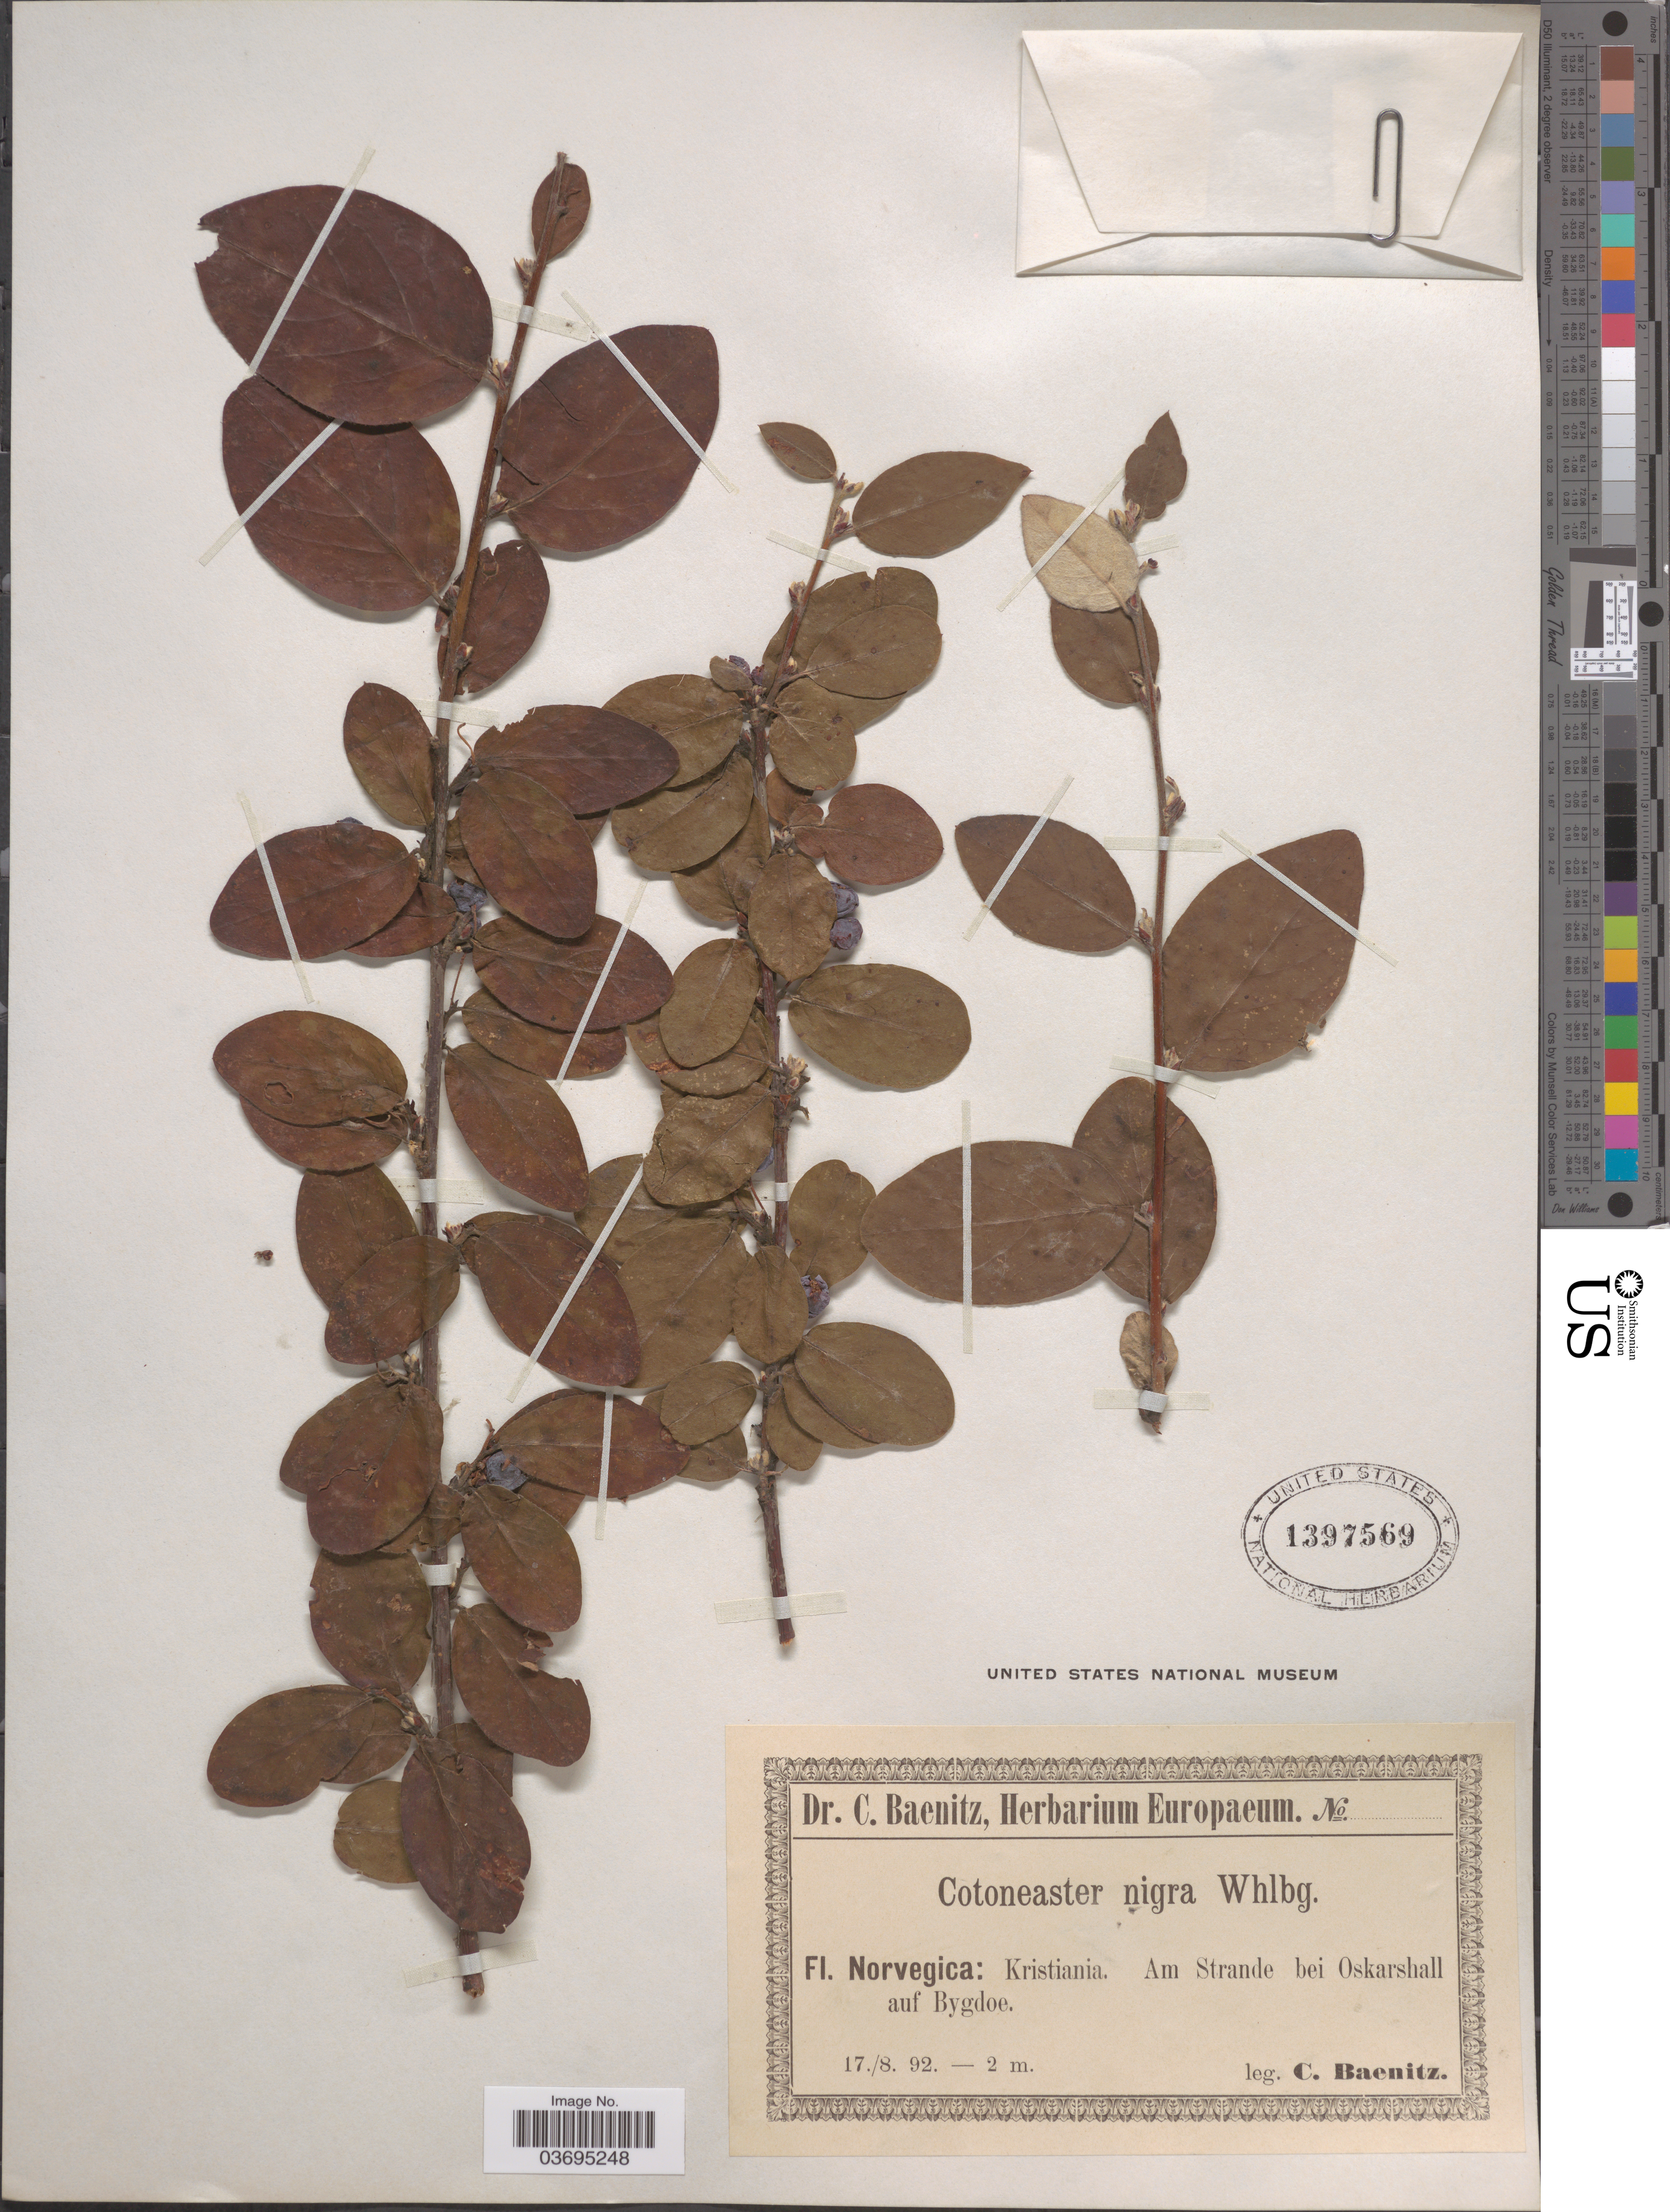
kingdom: Plantae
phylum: Tracheophyta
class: Magnoliopsida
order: Rosales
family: Rosaceae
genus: Cotoneaster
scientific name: Cotoneaster nigrus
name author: Wahlb.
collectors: C. G. Baenitz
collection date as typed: Transcribed d/m/y: 17/8/92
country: Norway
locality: Kristiania. Am Strande bei Oskarshall auf Bygdoe.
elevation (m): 2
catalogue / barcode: US 1397569